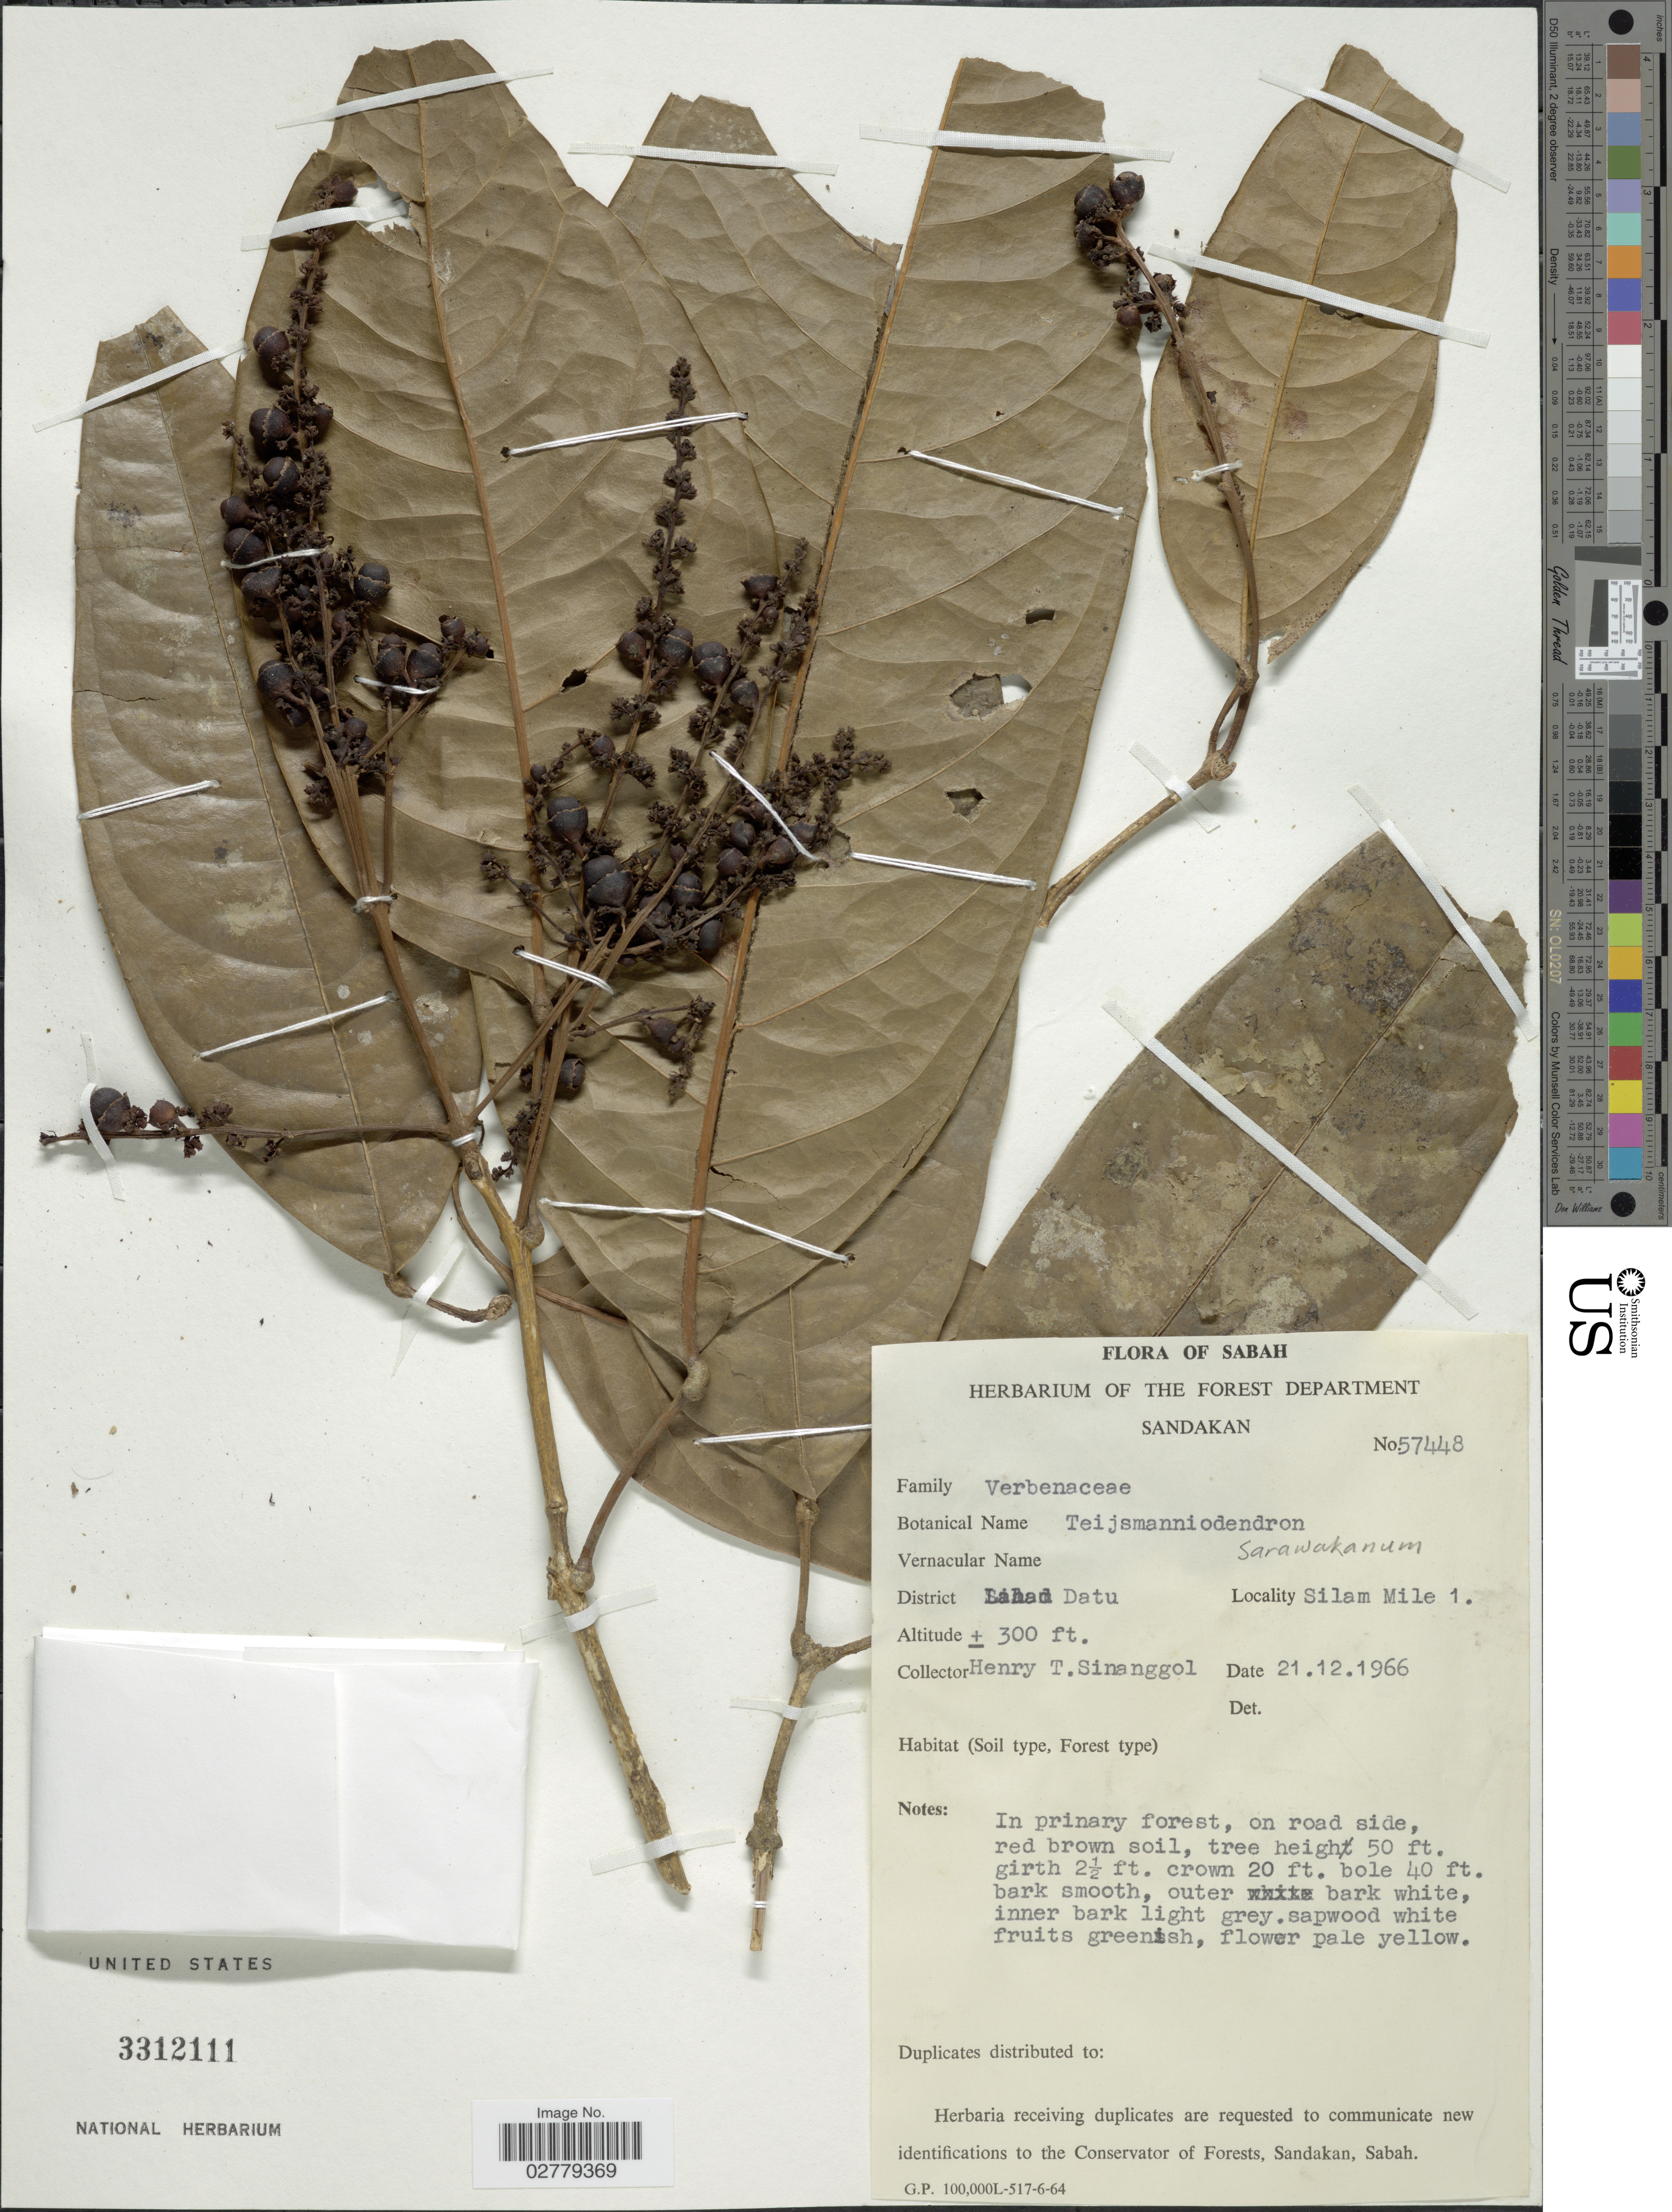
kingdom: Plantae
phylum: Tracheophyta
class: Magnoliopsida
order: Lamiales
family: Lamiaceae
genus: Teijsmanniodendron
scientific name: Teijsmanniodendron sarawakanum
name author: (H. Pearson) Kosterm.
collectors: H. Sinanggol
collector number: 57448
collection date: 1966-12-21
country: Malaysia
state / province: Sabah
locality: District Lahan Datu. Silam Mile 1.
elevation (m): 91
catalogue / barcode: US 3312111